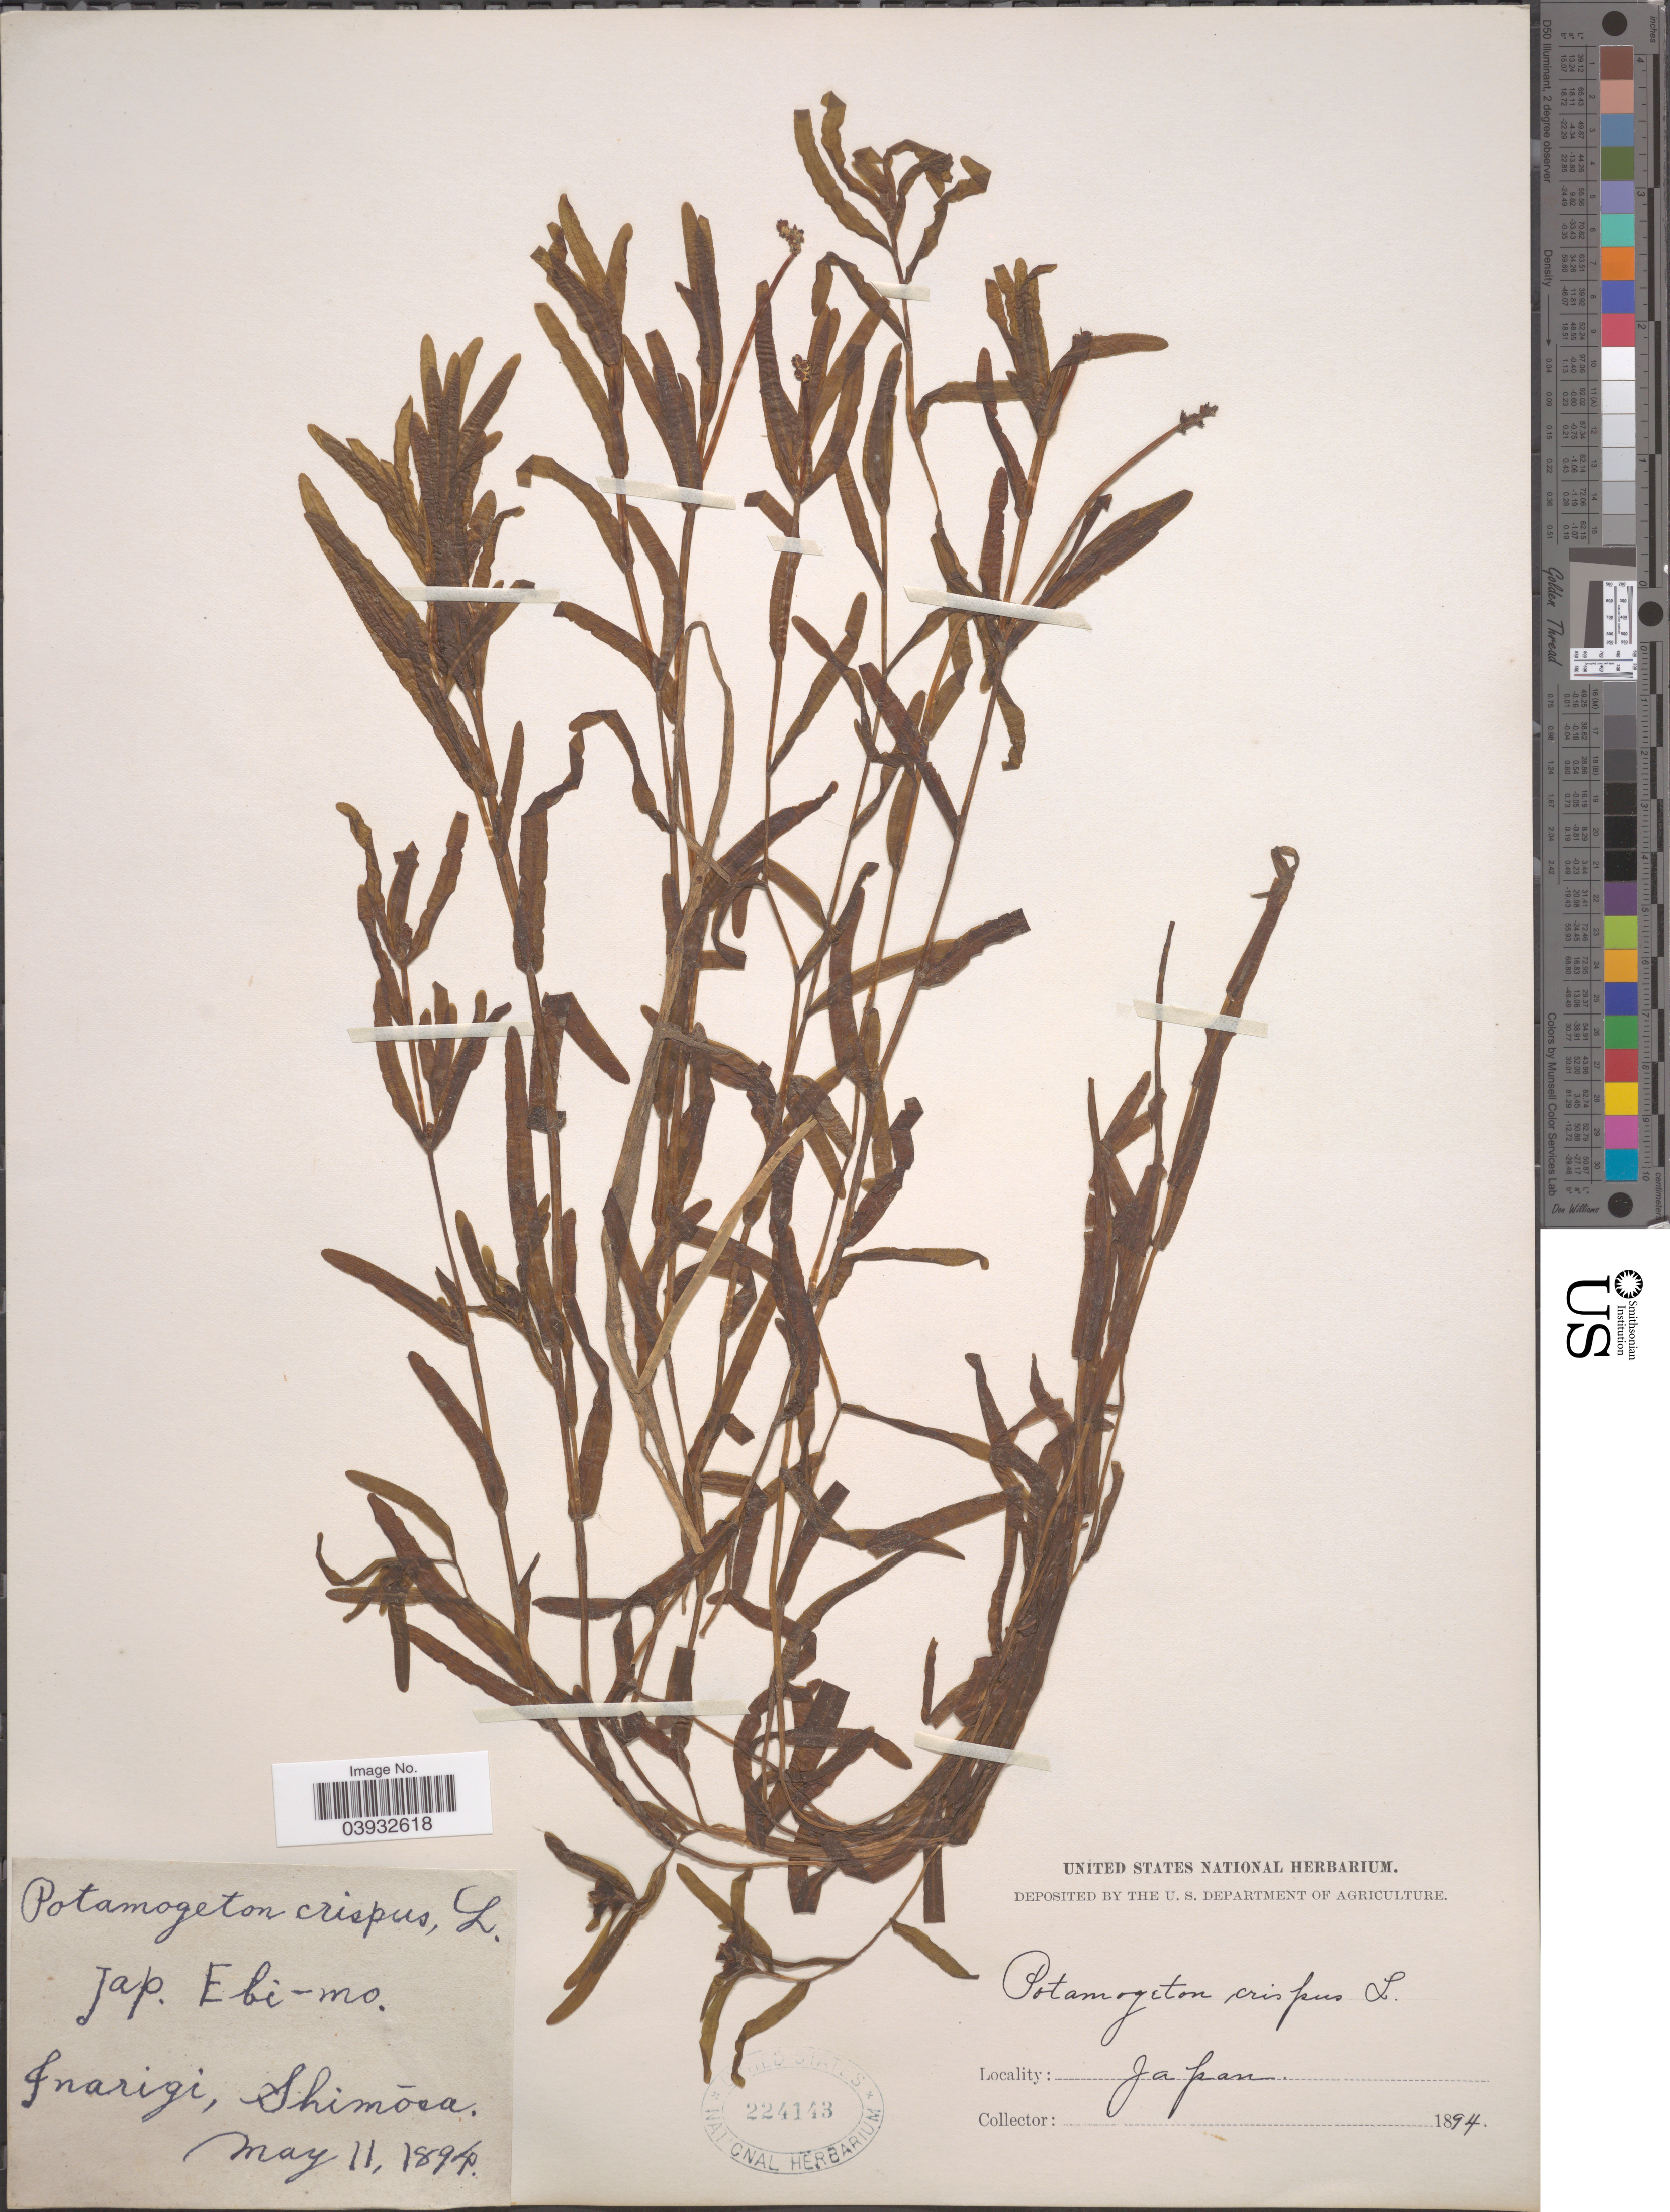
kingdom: Plantae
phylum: Tracheophyta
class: Liliopsida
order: Alismatales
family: Potamogetonaceae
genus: Potamogeton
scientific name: Potamogeton crispus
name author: L.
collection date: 1894-05-11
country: Japan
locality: Inarigi, Shimōsa.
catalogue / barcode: US 224143